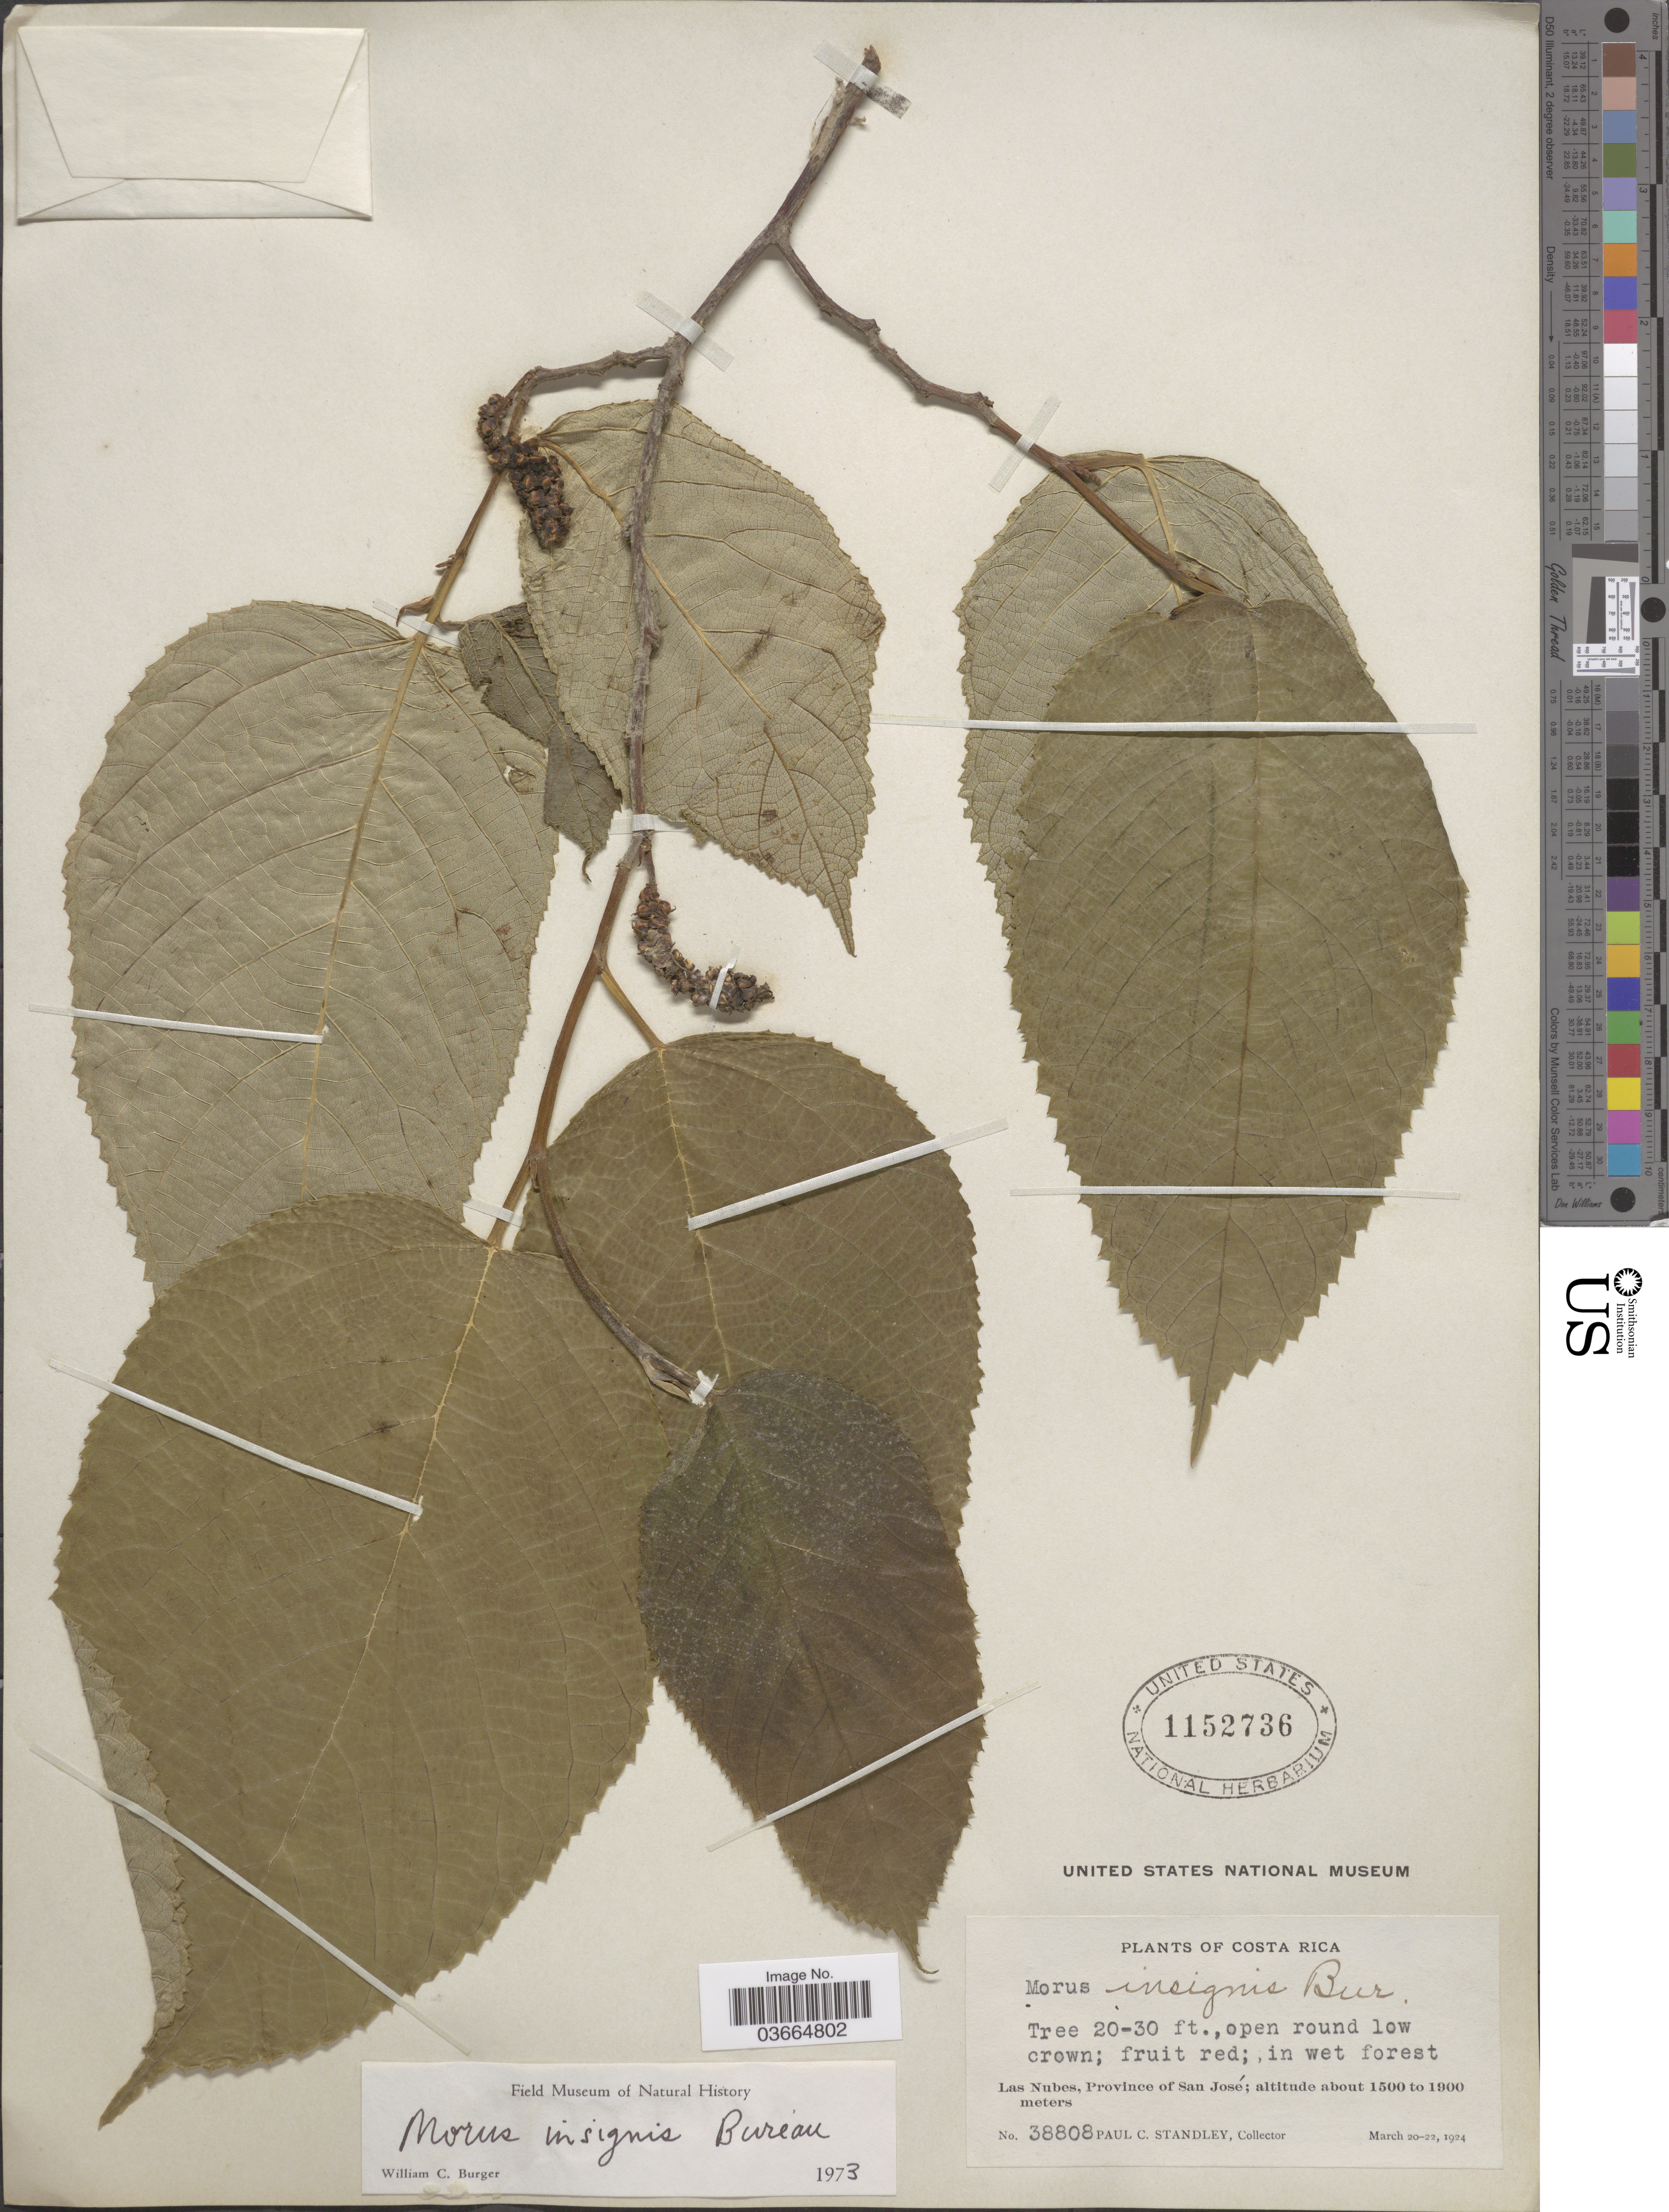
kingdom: Plantae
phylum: Tracheophyta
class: Magnoliopsida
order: Rosales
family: Moraceae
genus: Paratrophis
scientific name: Paratrophis insignis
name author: (Bureau) E. M. Gardner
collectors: P. C. Standley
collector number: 38808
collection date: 1924-03-20/1924-03-22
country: Costa Rica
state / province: San José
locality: Las Nubes, Province San José.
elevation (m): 1500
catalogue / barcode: US 1152736